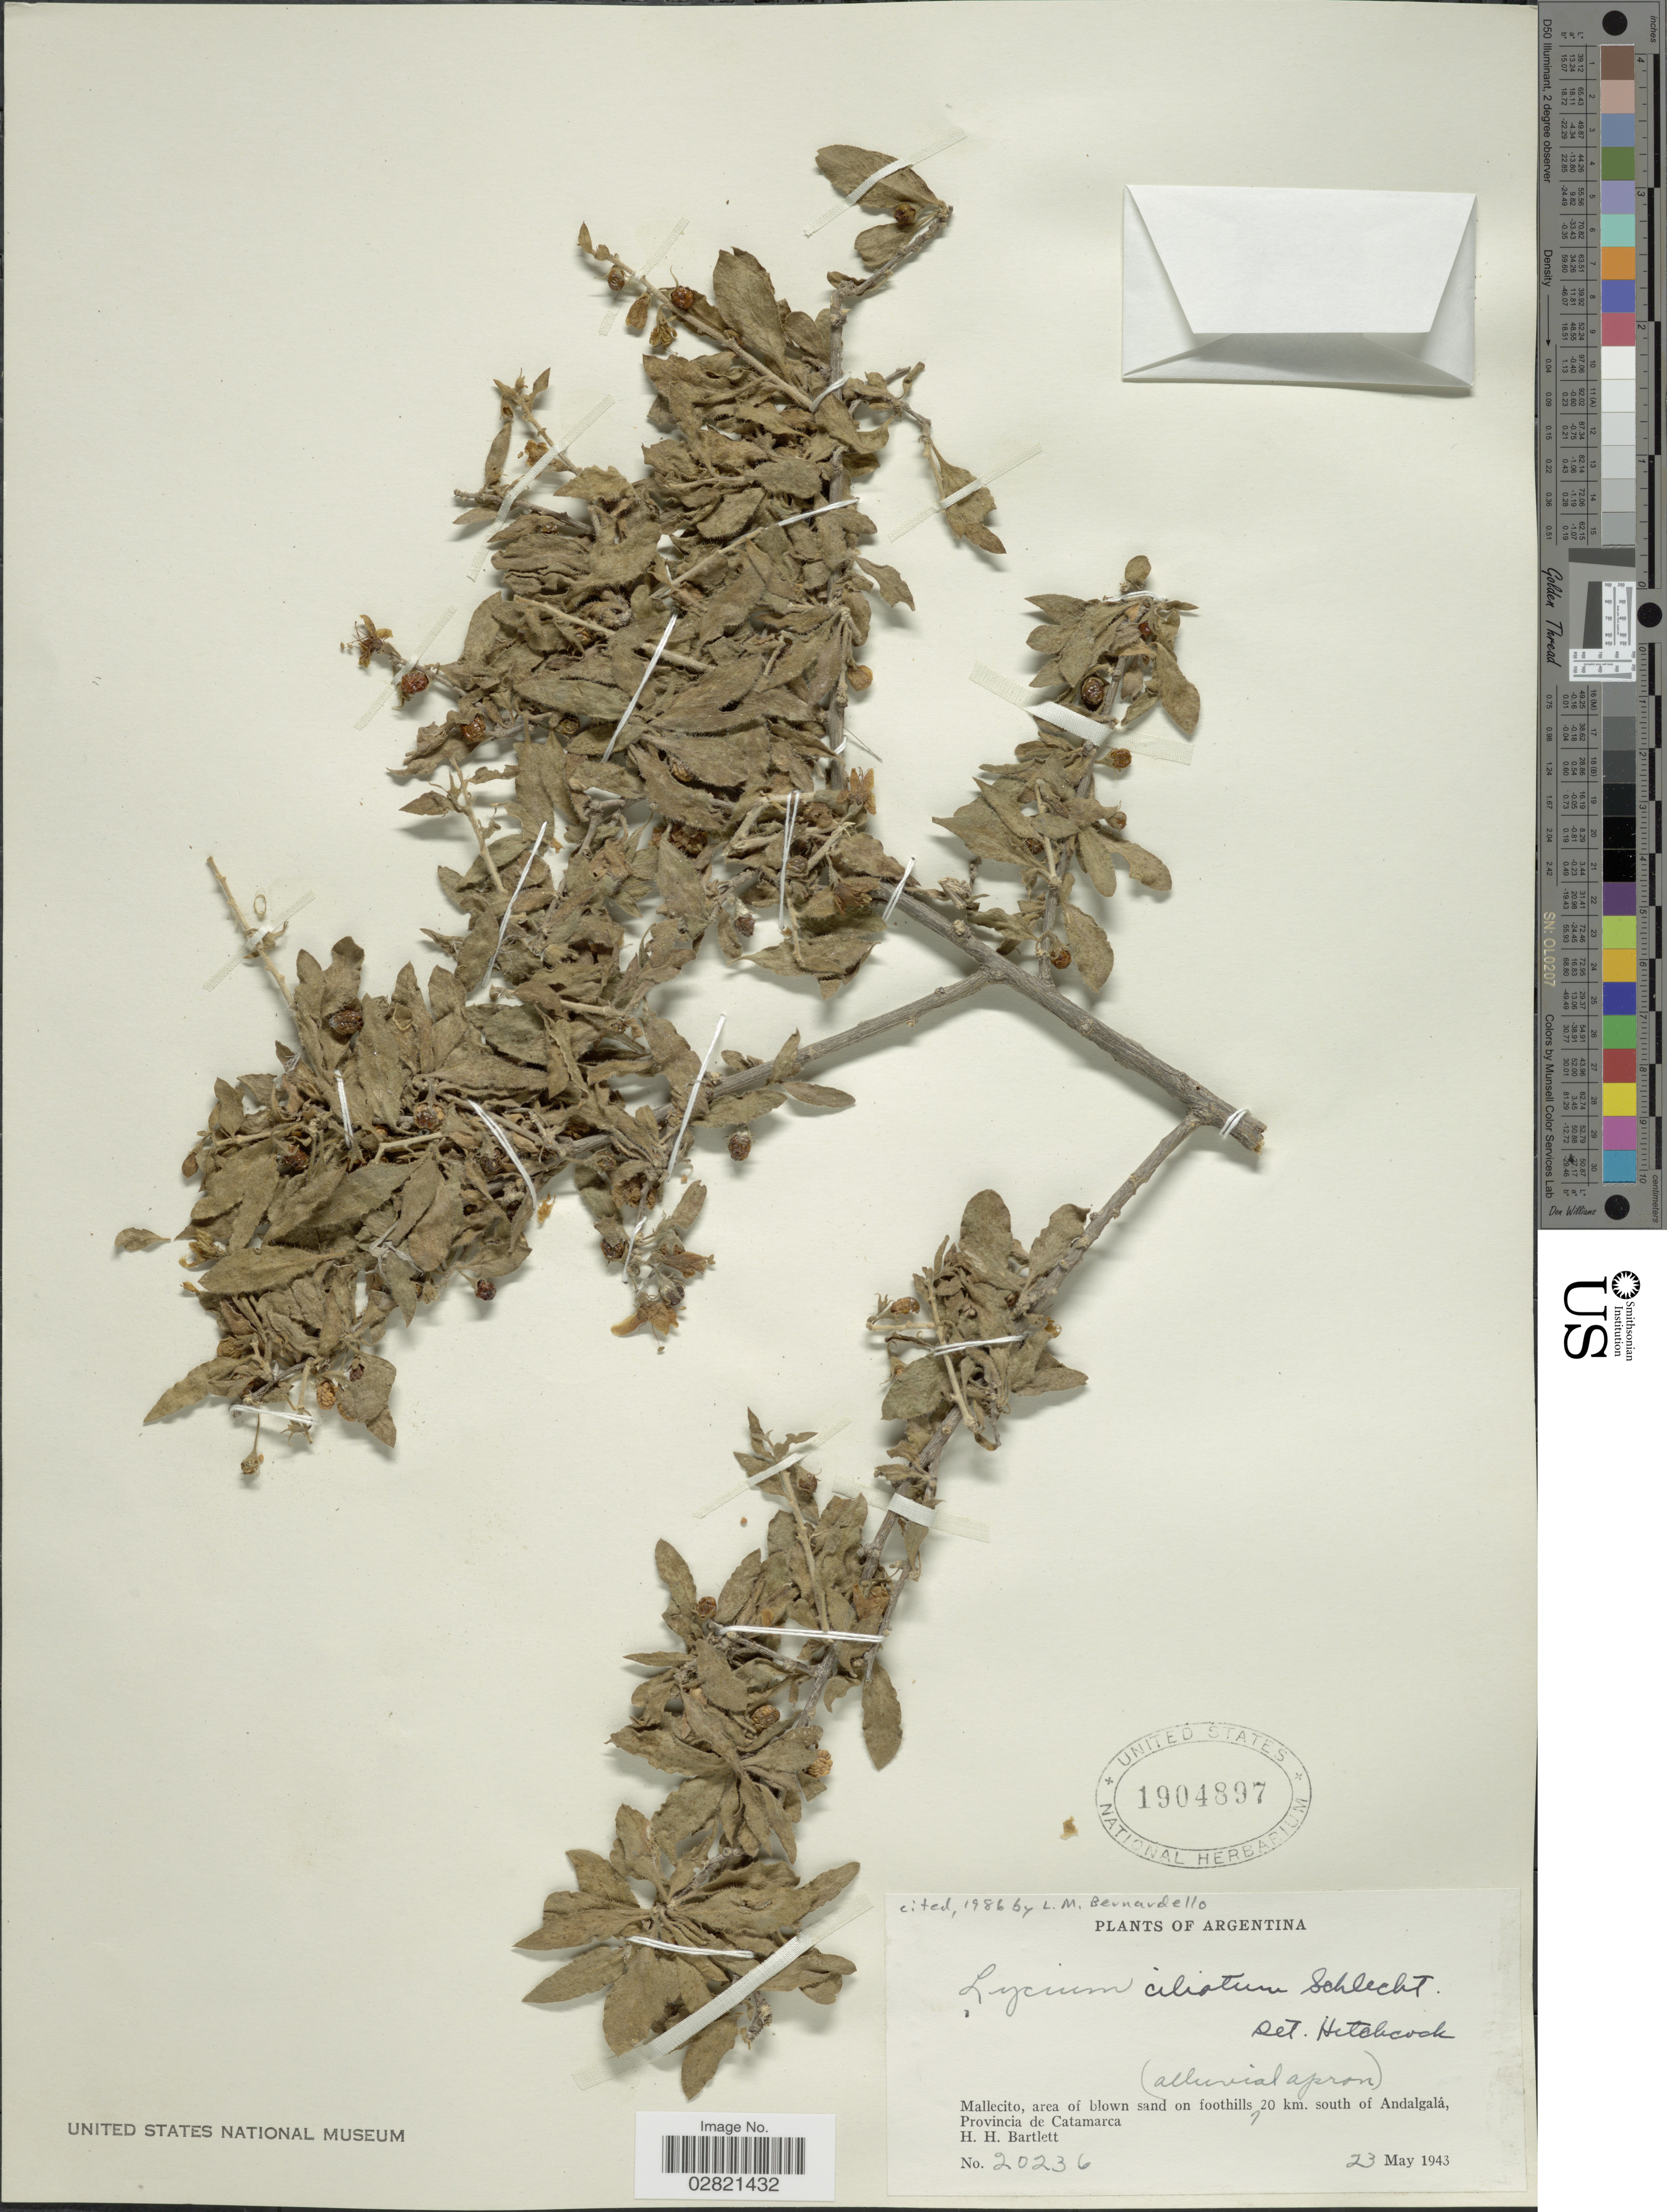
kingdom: Plantae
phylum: Tracheophyta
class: Magnoliopsida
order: Solanales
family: Solanaceae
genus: Lycium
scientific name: Lycium ciliatum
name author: Schltdl.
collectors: H. H. Bartlett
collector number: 20236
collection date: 1943-05-23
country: Argentina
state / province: Catamarca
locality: Mallecito, area of blown sand on foothills 20 km. south of Andalgalá, Provincia de Catamarca.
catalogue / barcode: US 1904897